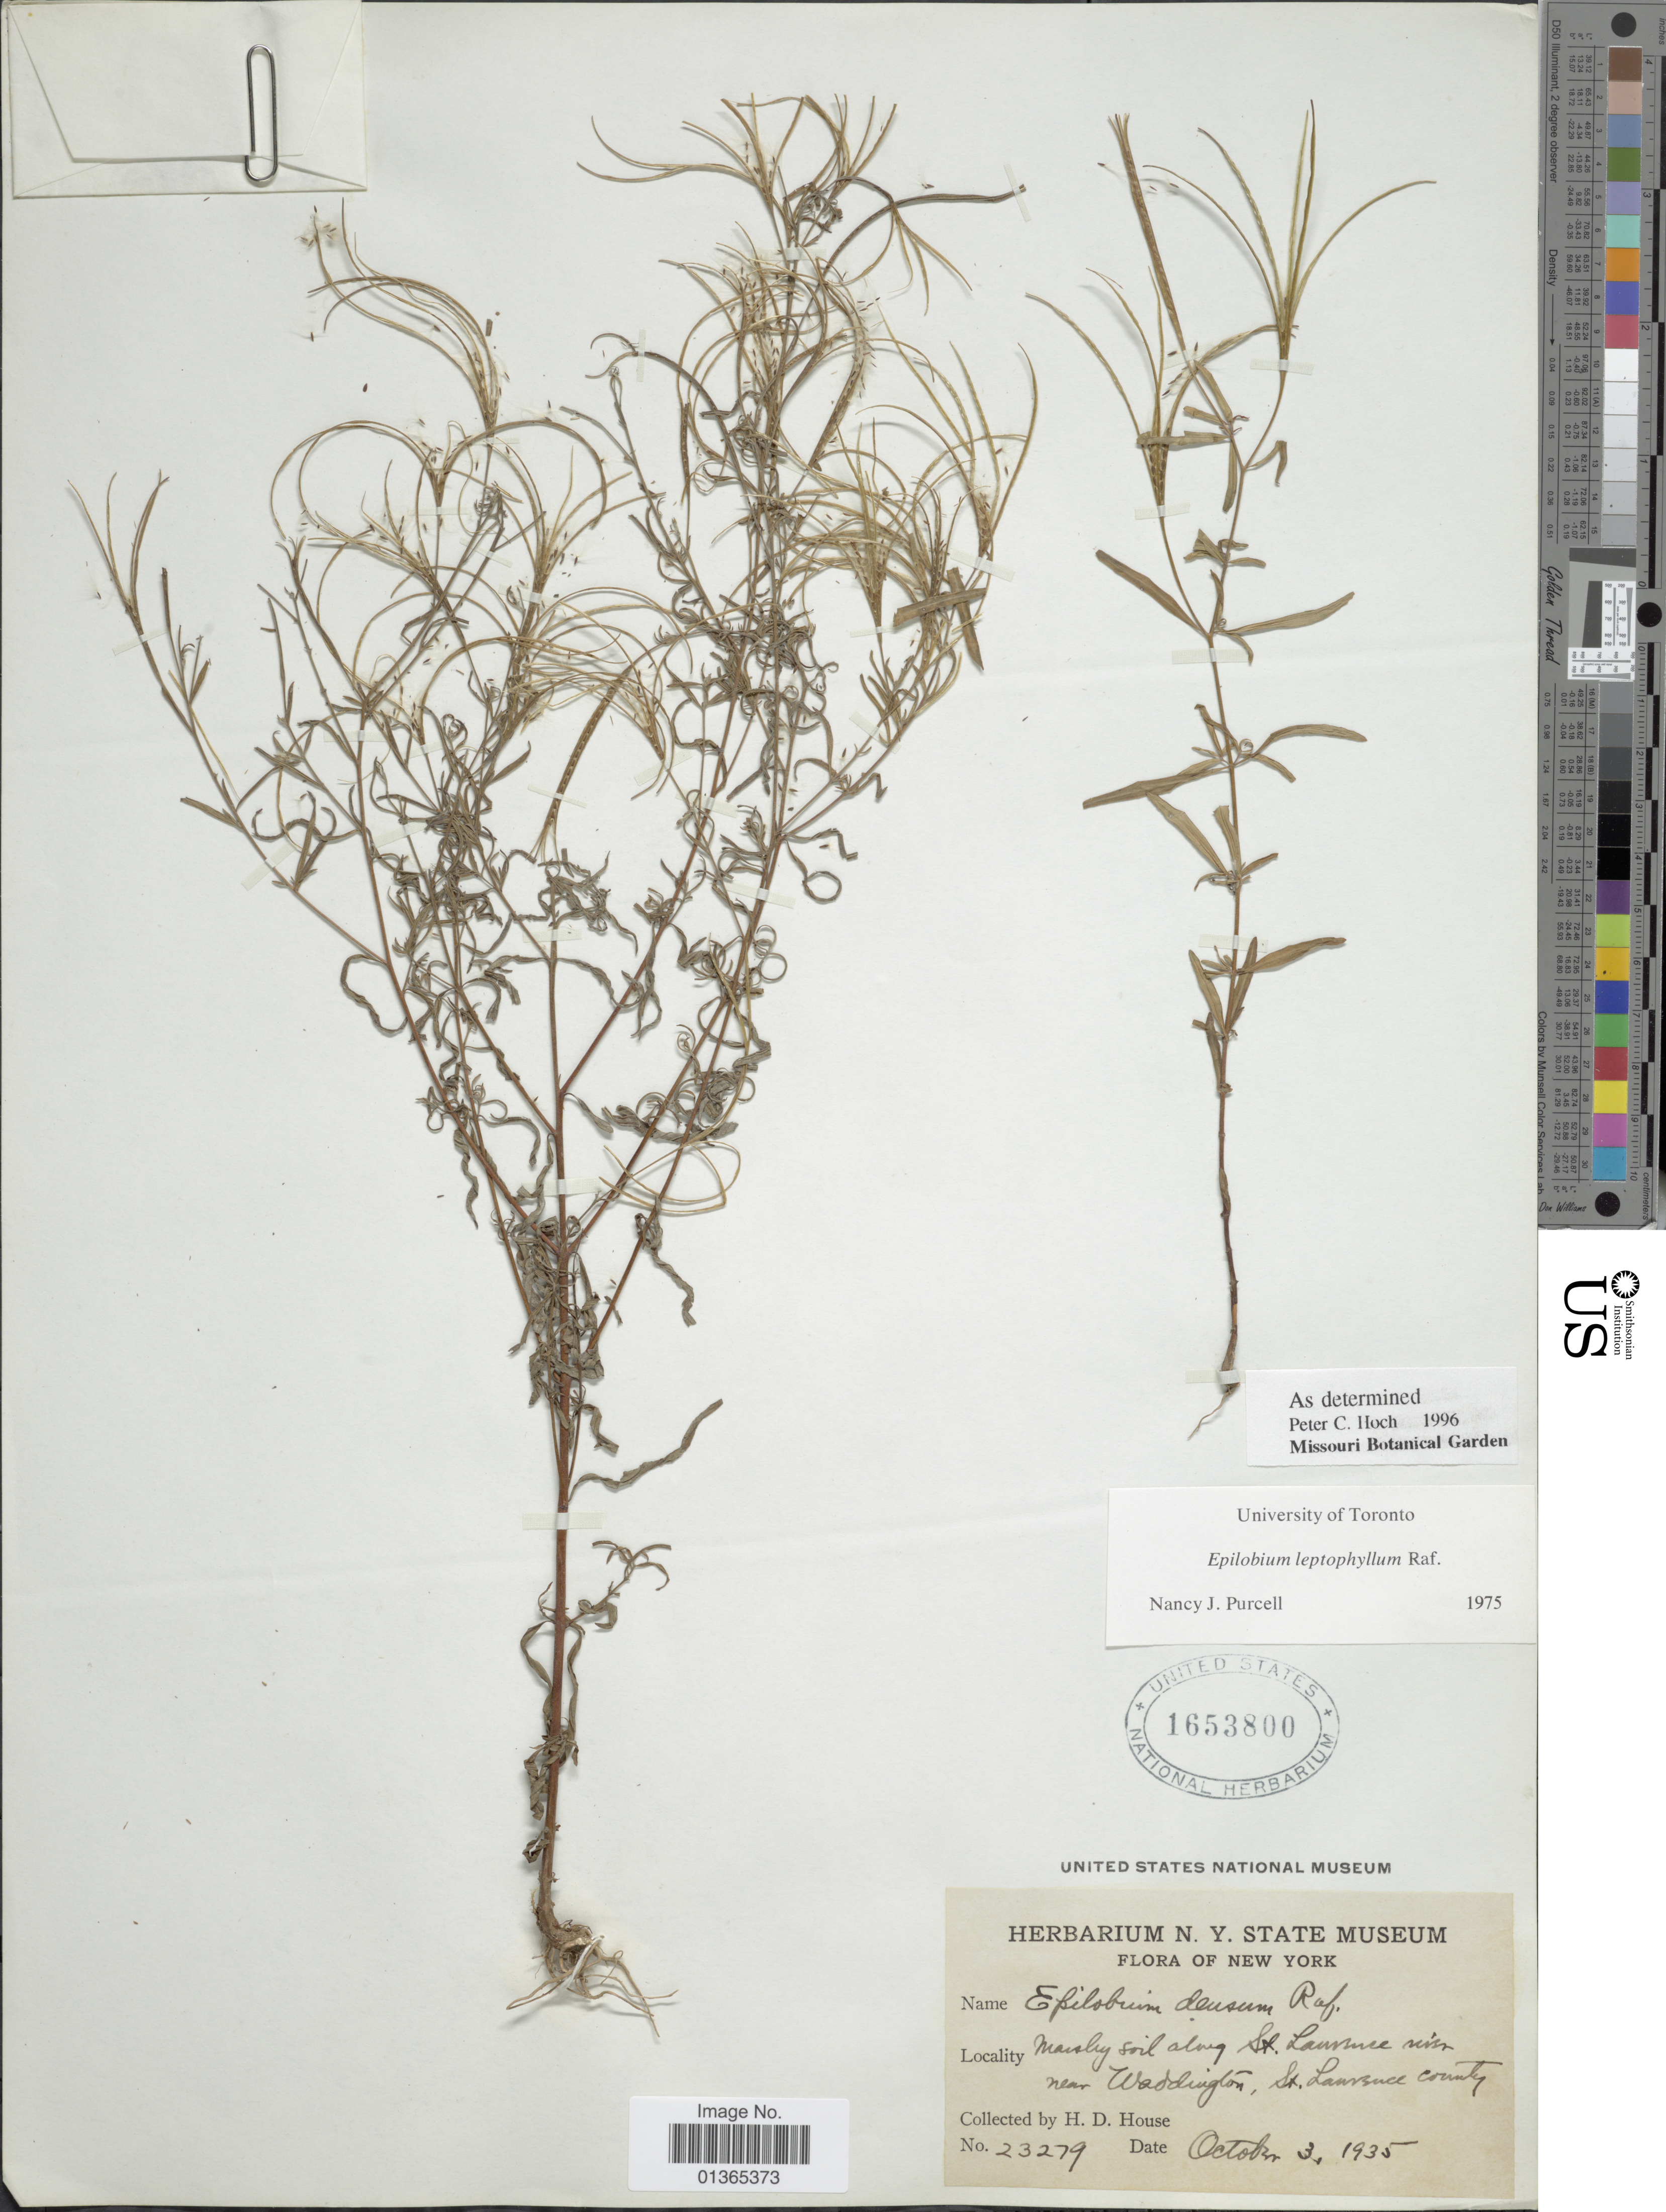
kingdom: Plantae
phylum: Tracheophyta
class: Magnoliopsida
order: Myrtales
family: Onagraceae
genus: Epilobium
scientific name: Epilobium leptophyllum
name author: Raf.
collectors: H. D. House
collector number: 23279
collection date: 1935-10-03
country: United States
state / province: New York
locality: Marshy soil along St. Lawrence river near Waddington, St. Lawrence county.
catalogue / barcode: US 1653800